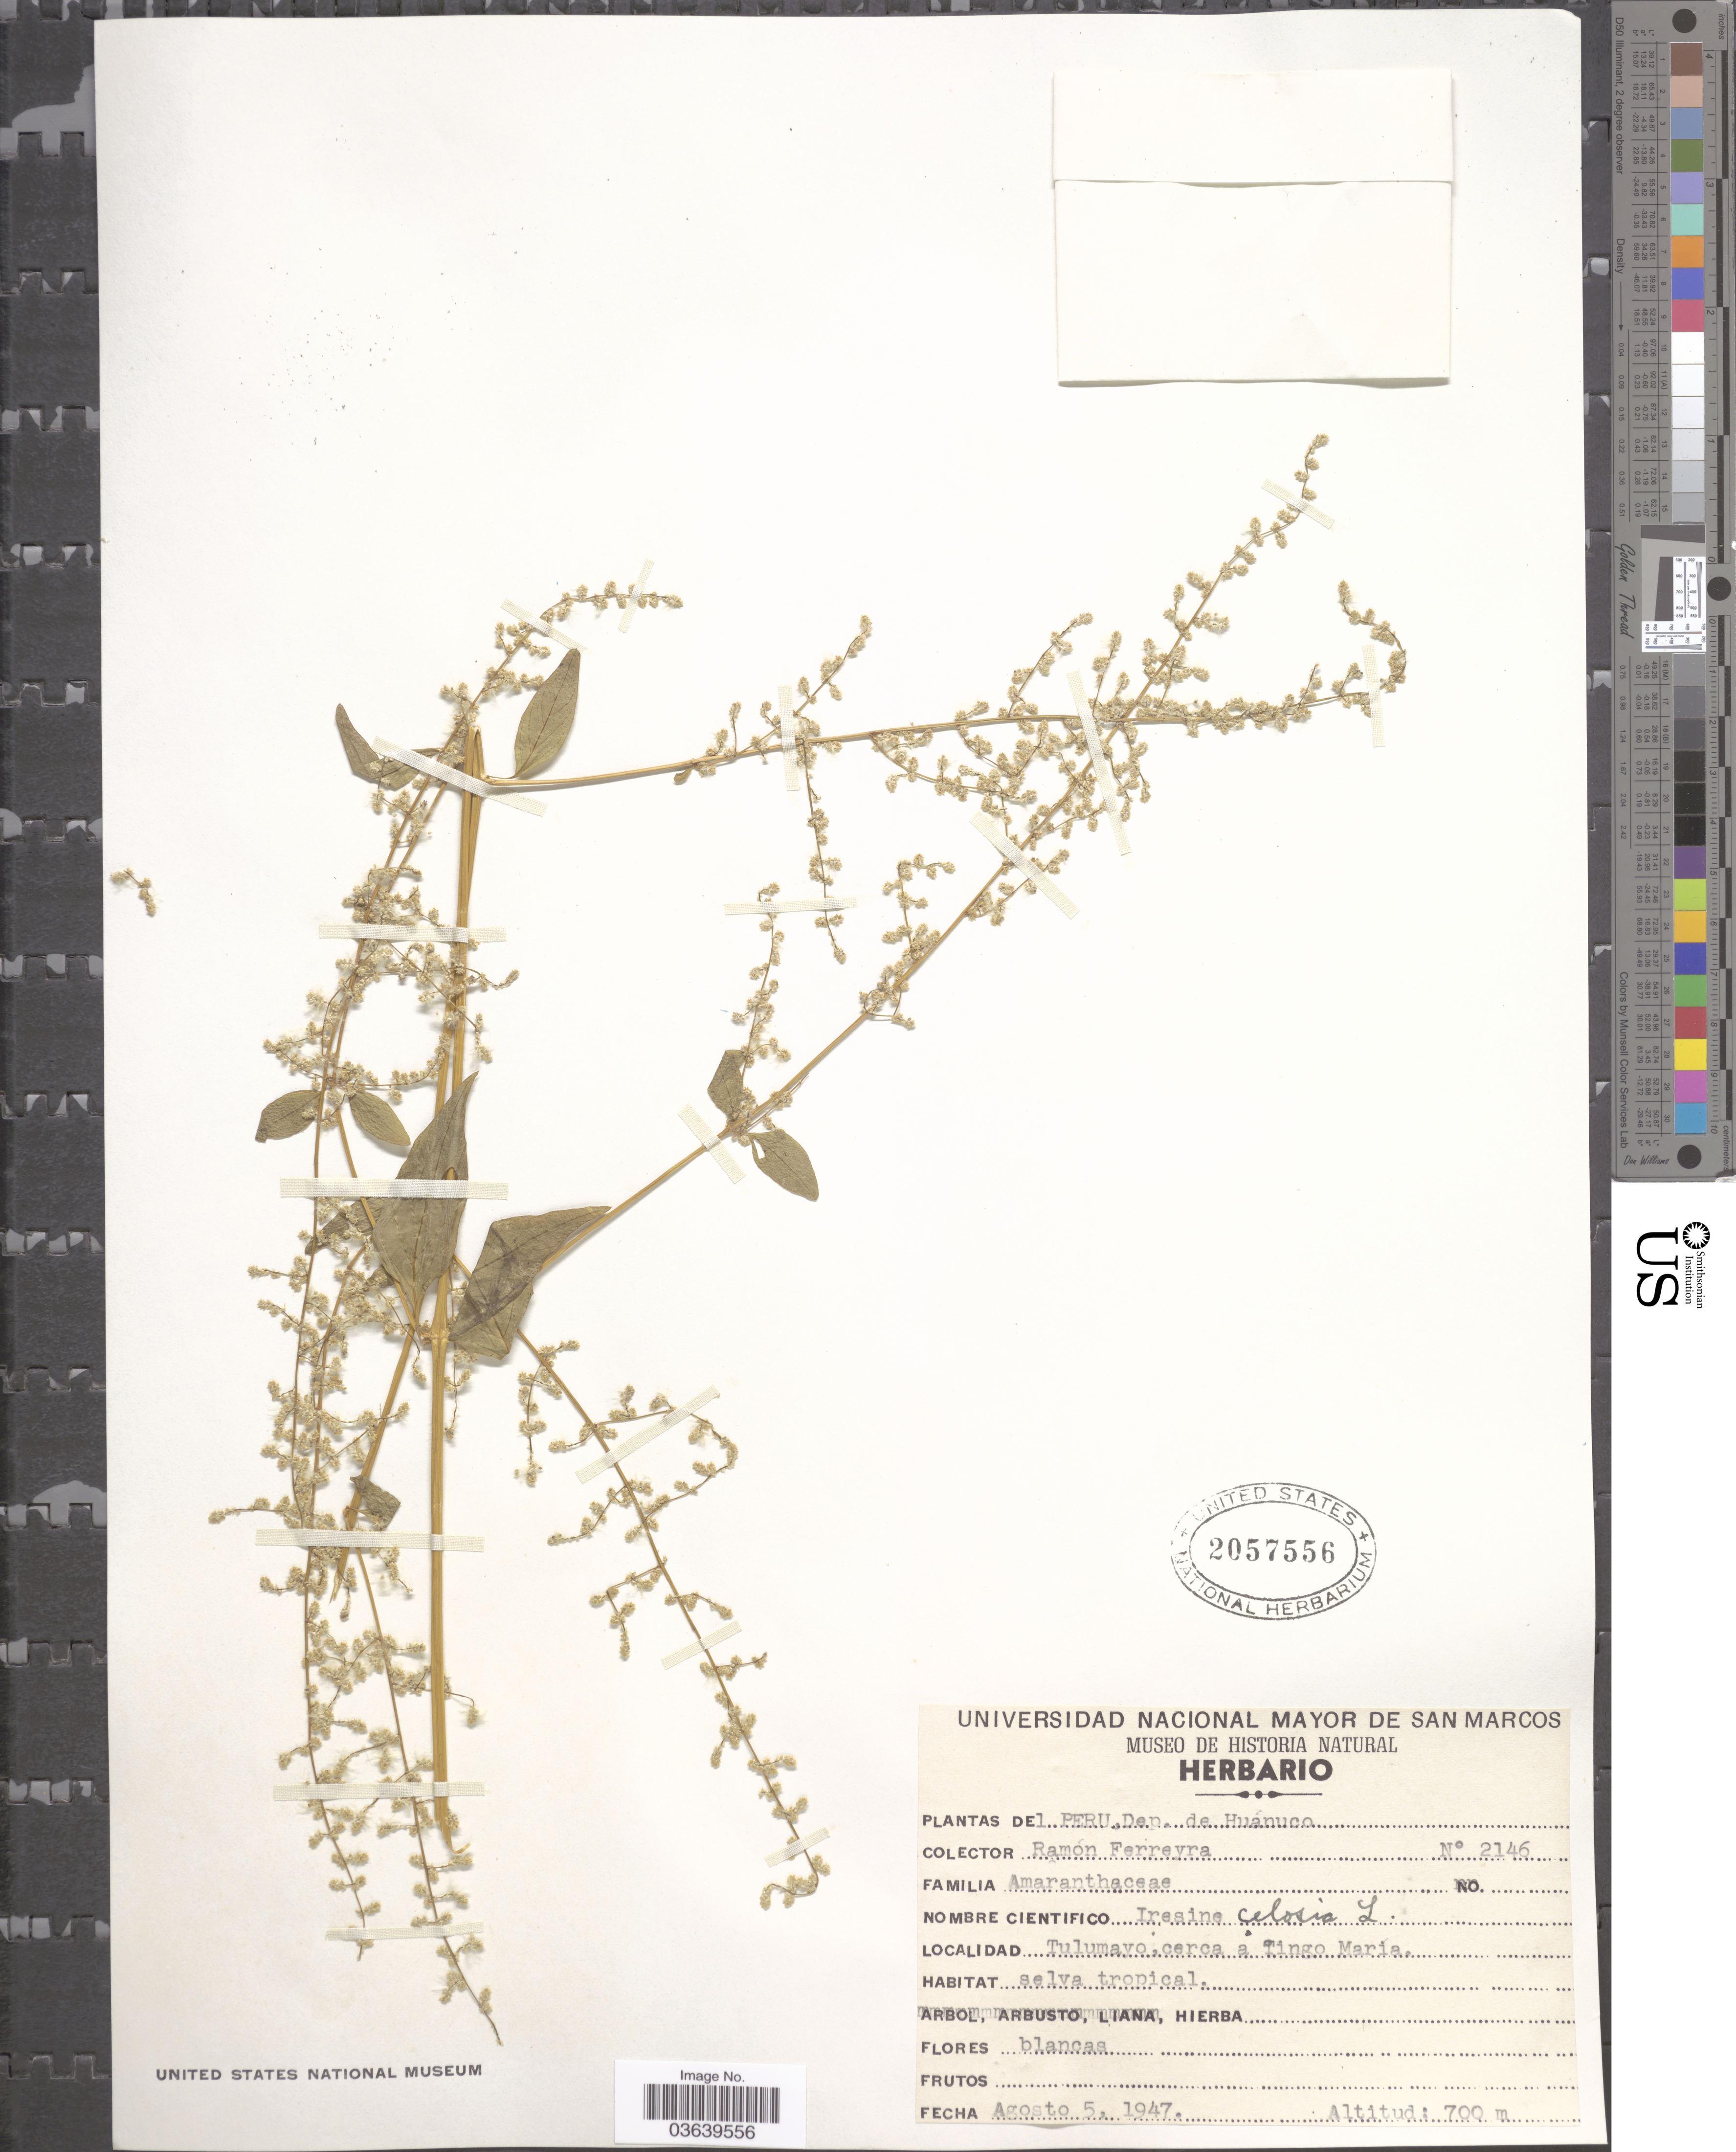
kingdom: Plantae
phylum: Tracheophyta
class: Magnoliopsida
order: Caryophyllales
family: Amaranthaceae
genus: Iresine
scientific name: Iresine celosia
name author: L.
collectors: R. A. Ferreyra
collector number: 2146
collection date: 1947-08-05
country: Peru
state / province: Huánuco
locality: Dep. de Huánuco. Tulumavo, cerca a Tingo Maria.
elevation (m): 700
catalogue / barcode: US 2057556